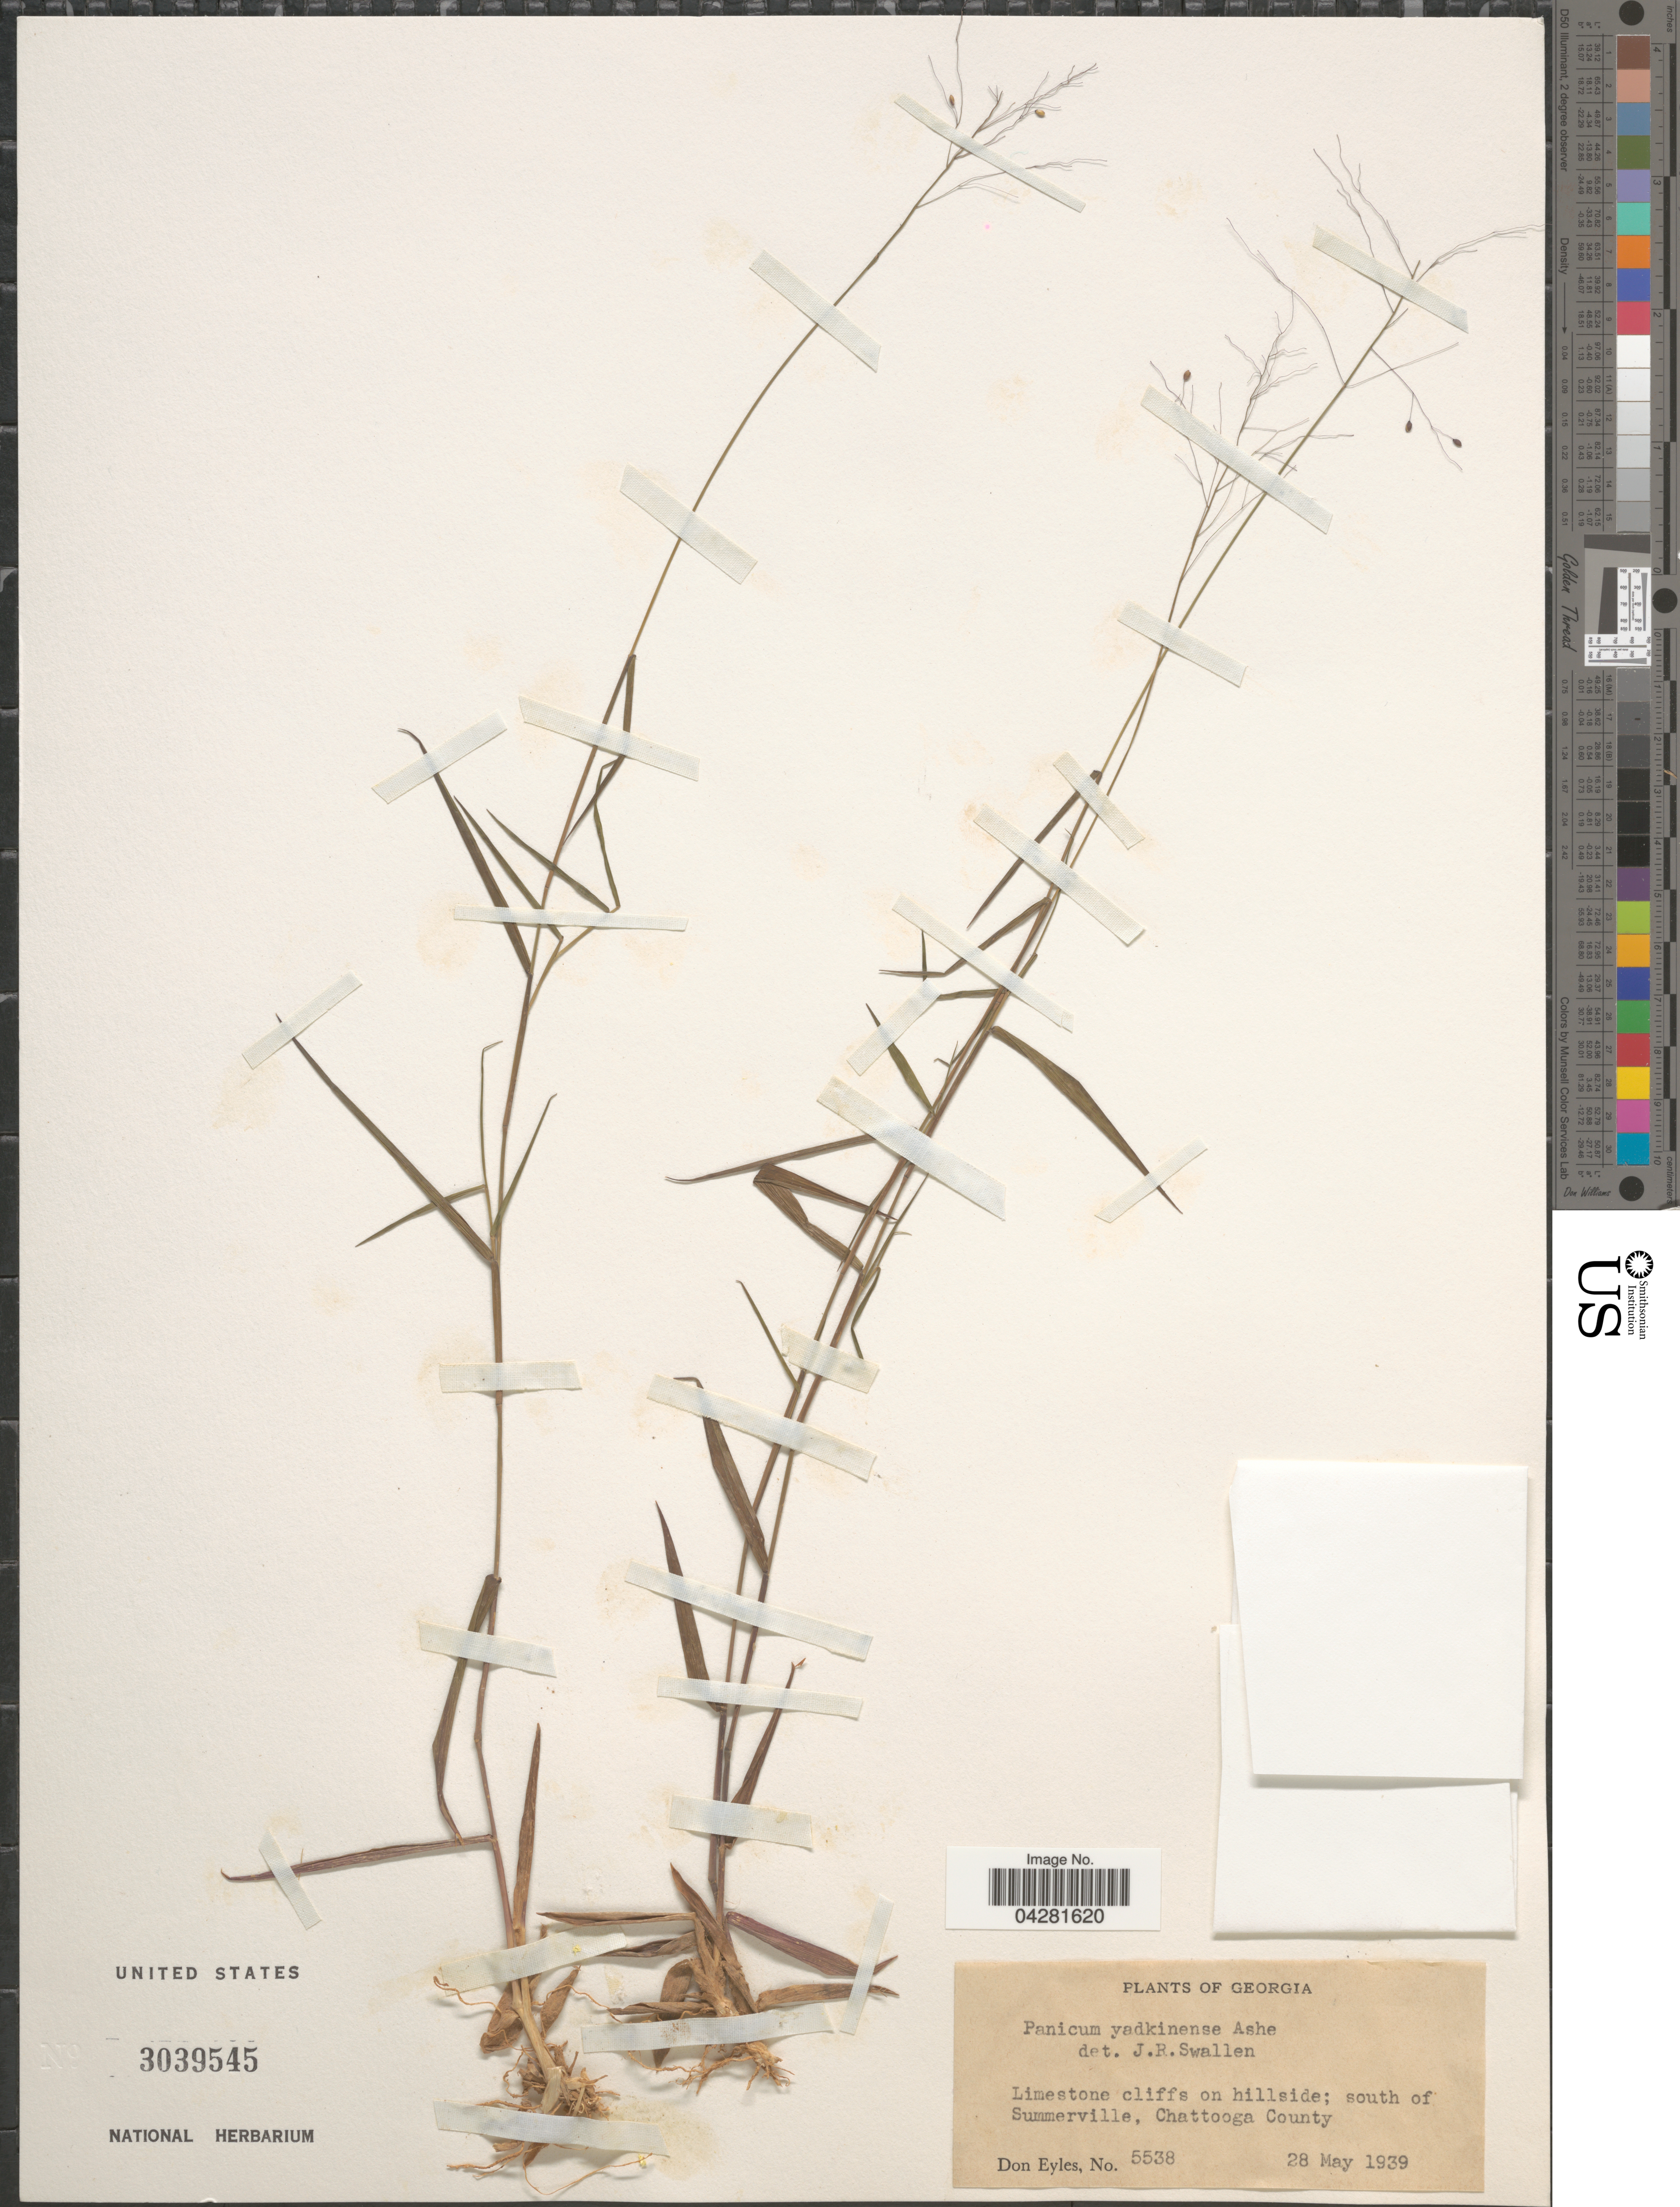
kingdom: Plantae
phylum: Tracheophyta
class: Liliopsida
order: Poales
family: Poaceae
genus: Dichanthelium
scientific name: Dichanthelium dichotomum subsp. yadkinense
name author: (Ashe) Freckmann & Lelong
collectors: D. Eyles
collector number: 5538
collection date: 1939-05-28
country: United States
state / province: Georgia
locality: Limestone cliffs on hillside; south of Summerville, Chattooga County.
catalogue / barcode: US 3039545